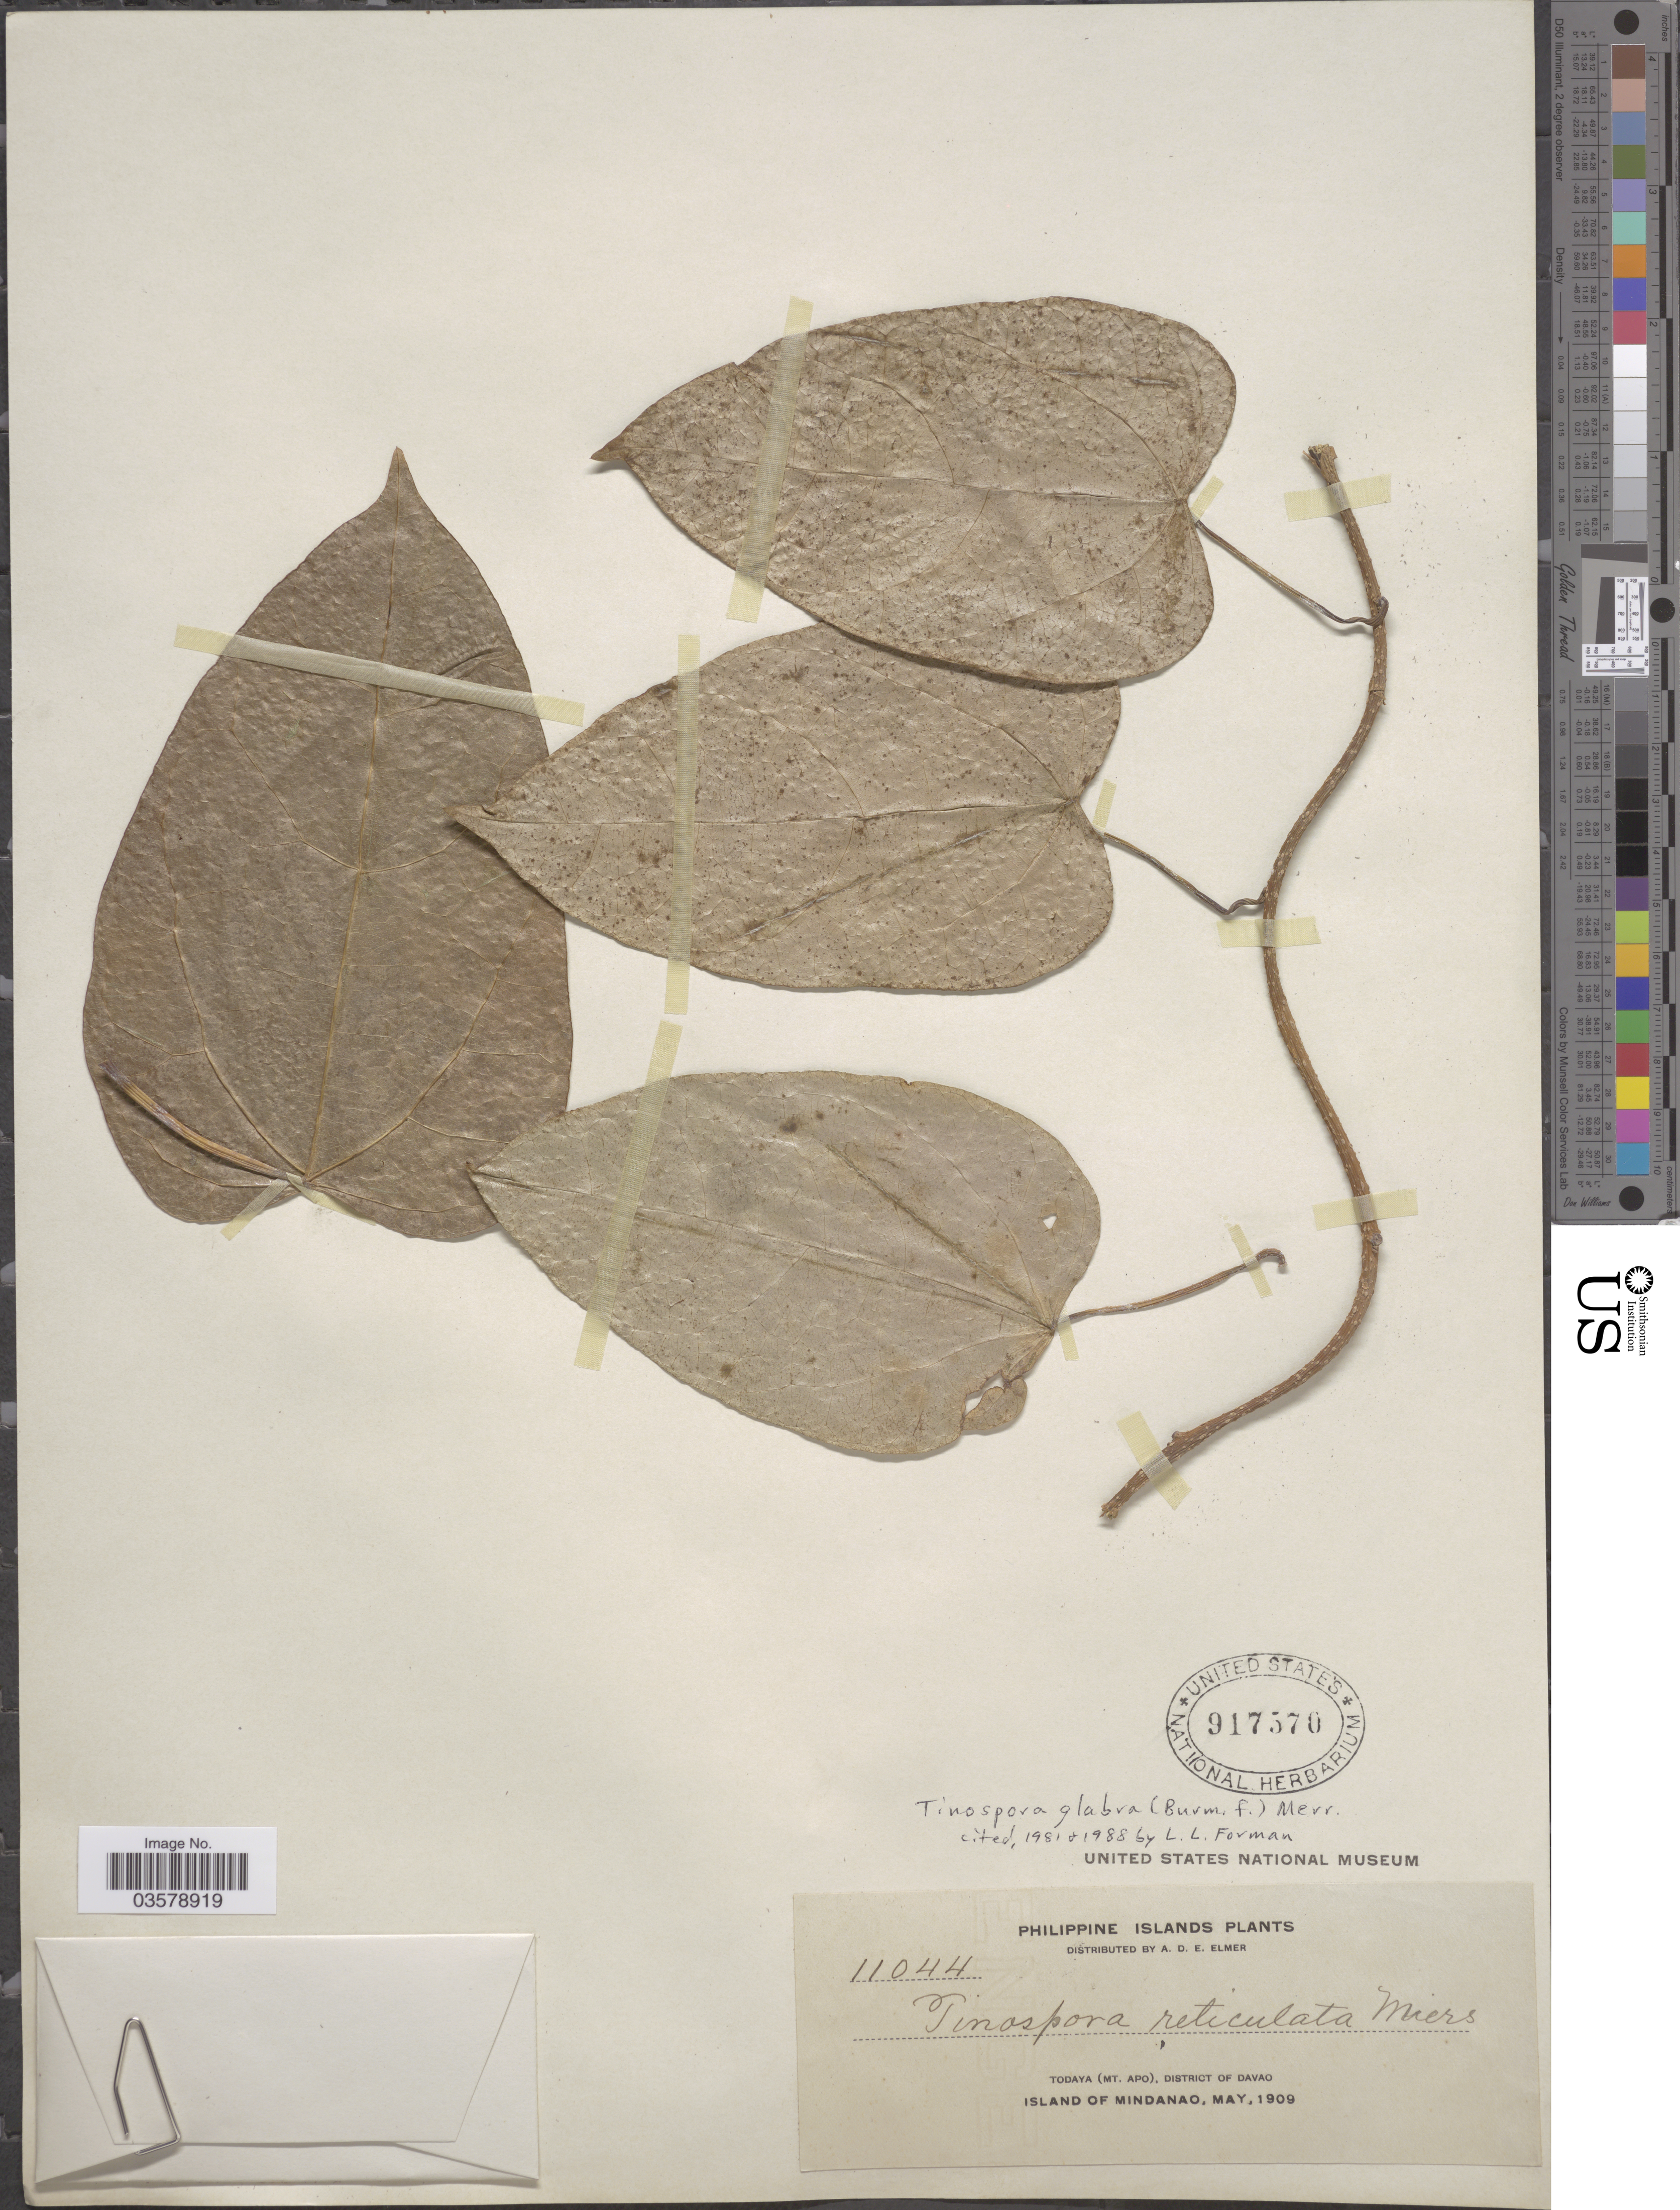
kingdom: Plantae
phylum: Tracheophyta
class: Magnoliopsida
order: Ranunculales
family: Menispermaceae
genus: Tinospora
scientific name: Tinospora glabra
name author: (Burm. f.) Merr.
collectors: A. D. E. Elmer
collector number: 11044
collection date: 1909-05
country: Philippines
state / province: Davao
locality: Philippine Islands. Todaya (Mt. Apo), District of Davao, Island of Mindanao.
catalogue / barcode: US 917570